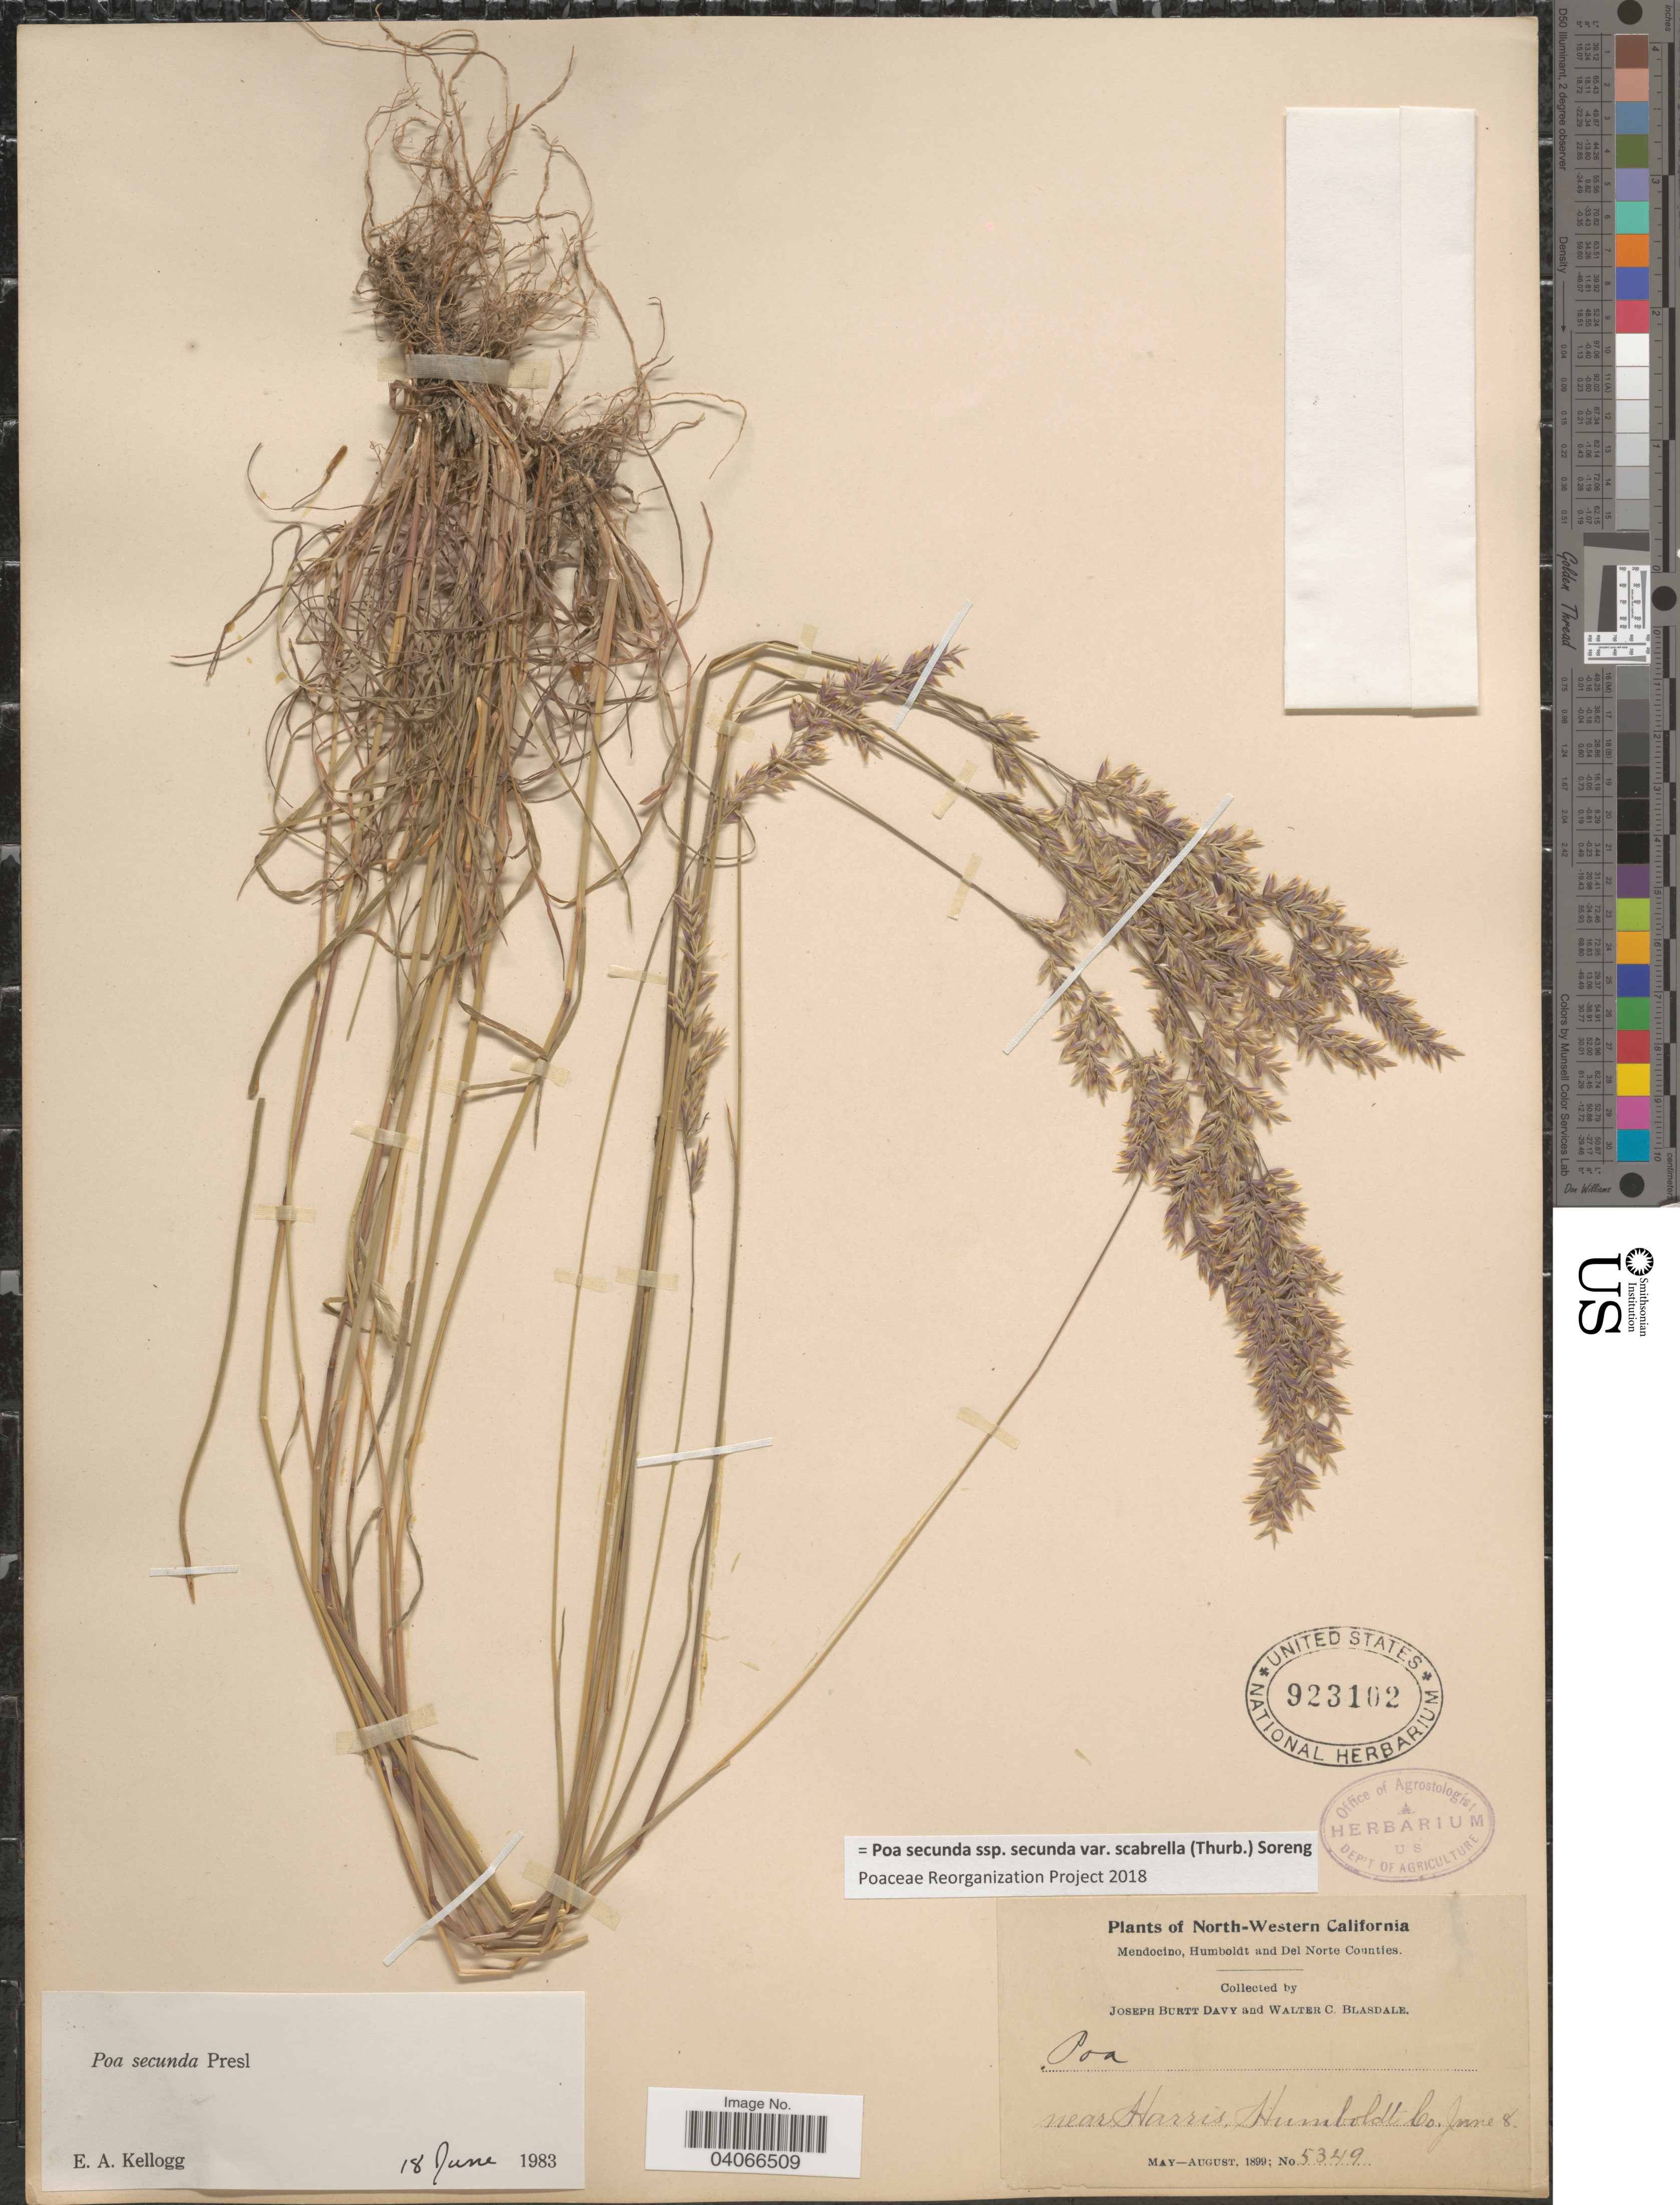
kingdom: Plantae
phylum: Tracheophyta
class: Liliopsida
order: Poales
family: Poaceae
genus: Poa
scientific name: Poa secunda subsp. secunda var. scabrella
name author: (Thurb.) Soreng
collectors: J. Burtt Davy & W. Blasdale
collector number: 5349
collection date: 1899-06-08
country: United States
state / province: California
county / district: Humboldt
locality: North-Western California. Near Harris, Humboldt Co.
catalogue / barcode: US 923102